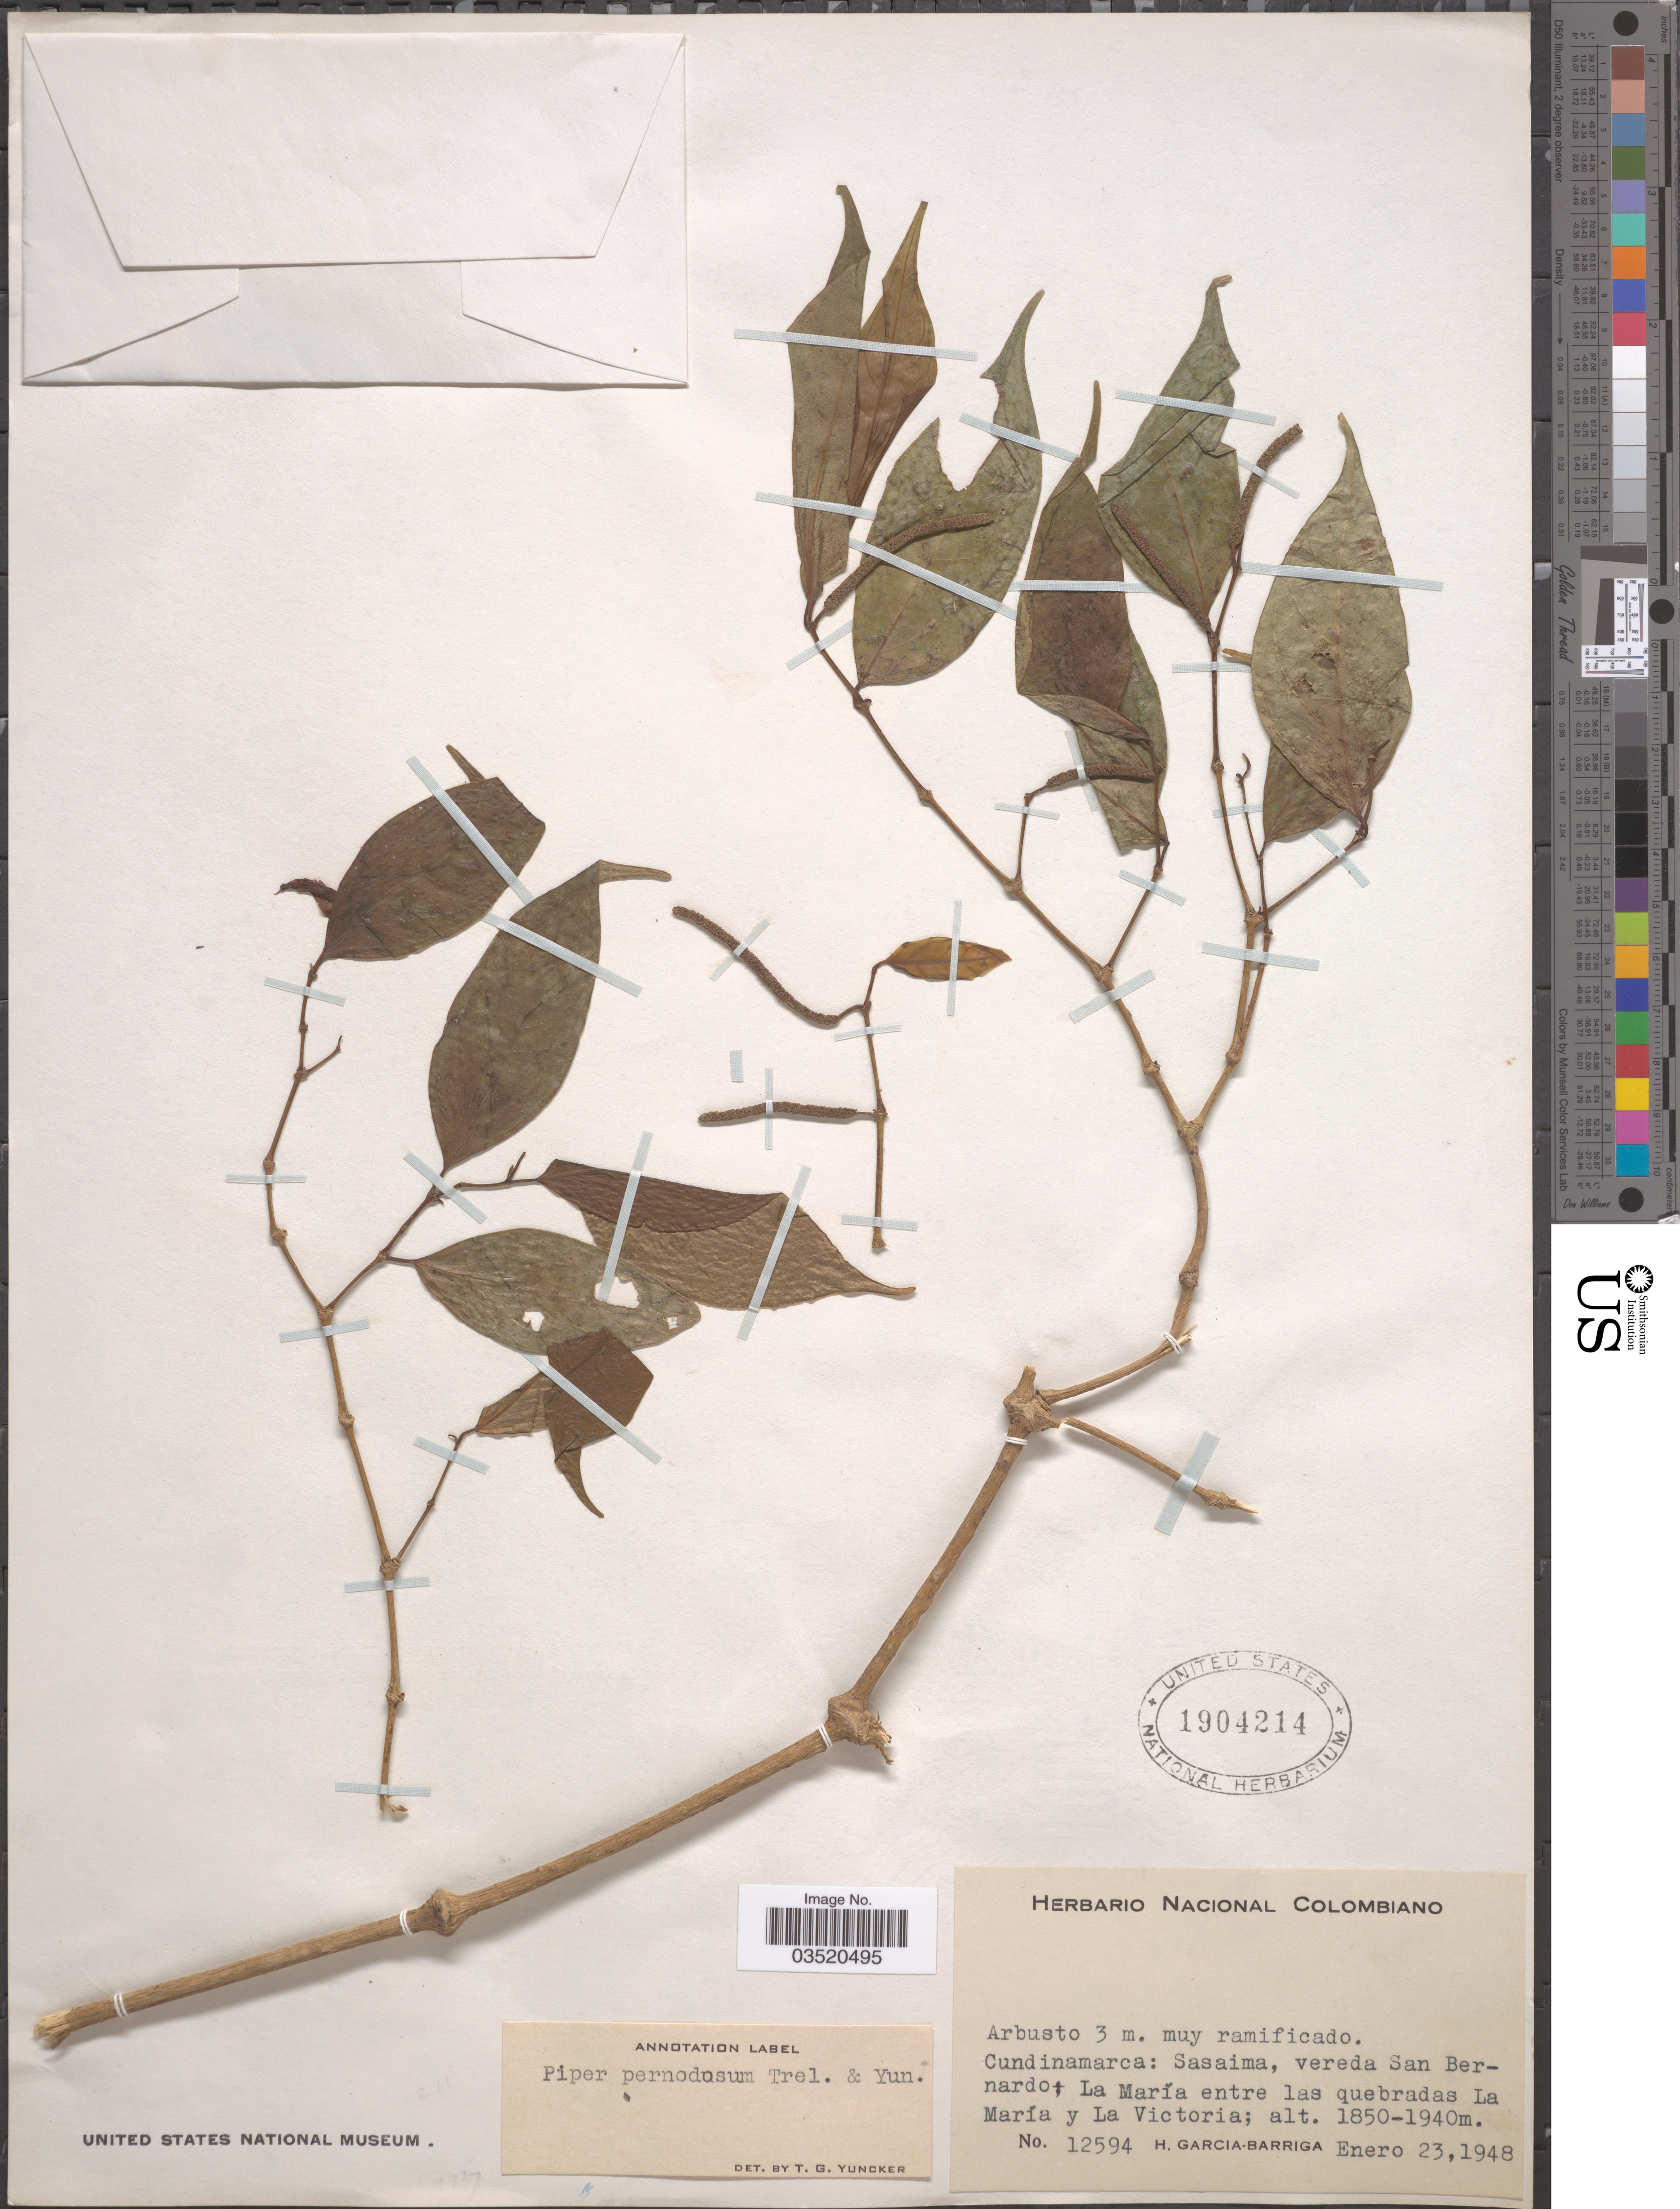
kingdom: Plantae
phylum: Tracheophyta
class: Magnoliopsida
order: Piperales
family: Piperaceae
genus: Piper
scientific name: Piper pernodosum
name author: Yunck.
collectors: H. García Barriga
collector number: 12594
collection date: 1948-01-23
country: Colombia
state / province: Cundinamarca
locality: Sasaima, vereda San Bernardo: La María entre las Quebradas La María y La Victoria.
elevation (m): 1850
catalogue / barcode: US 1904214